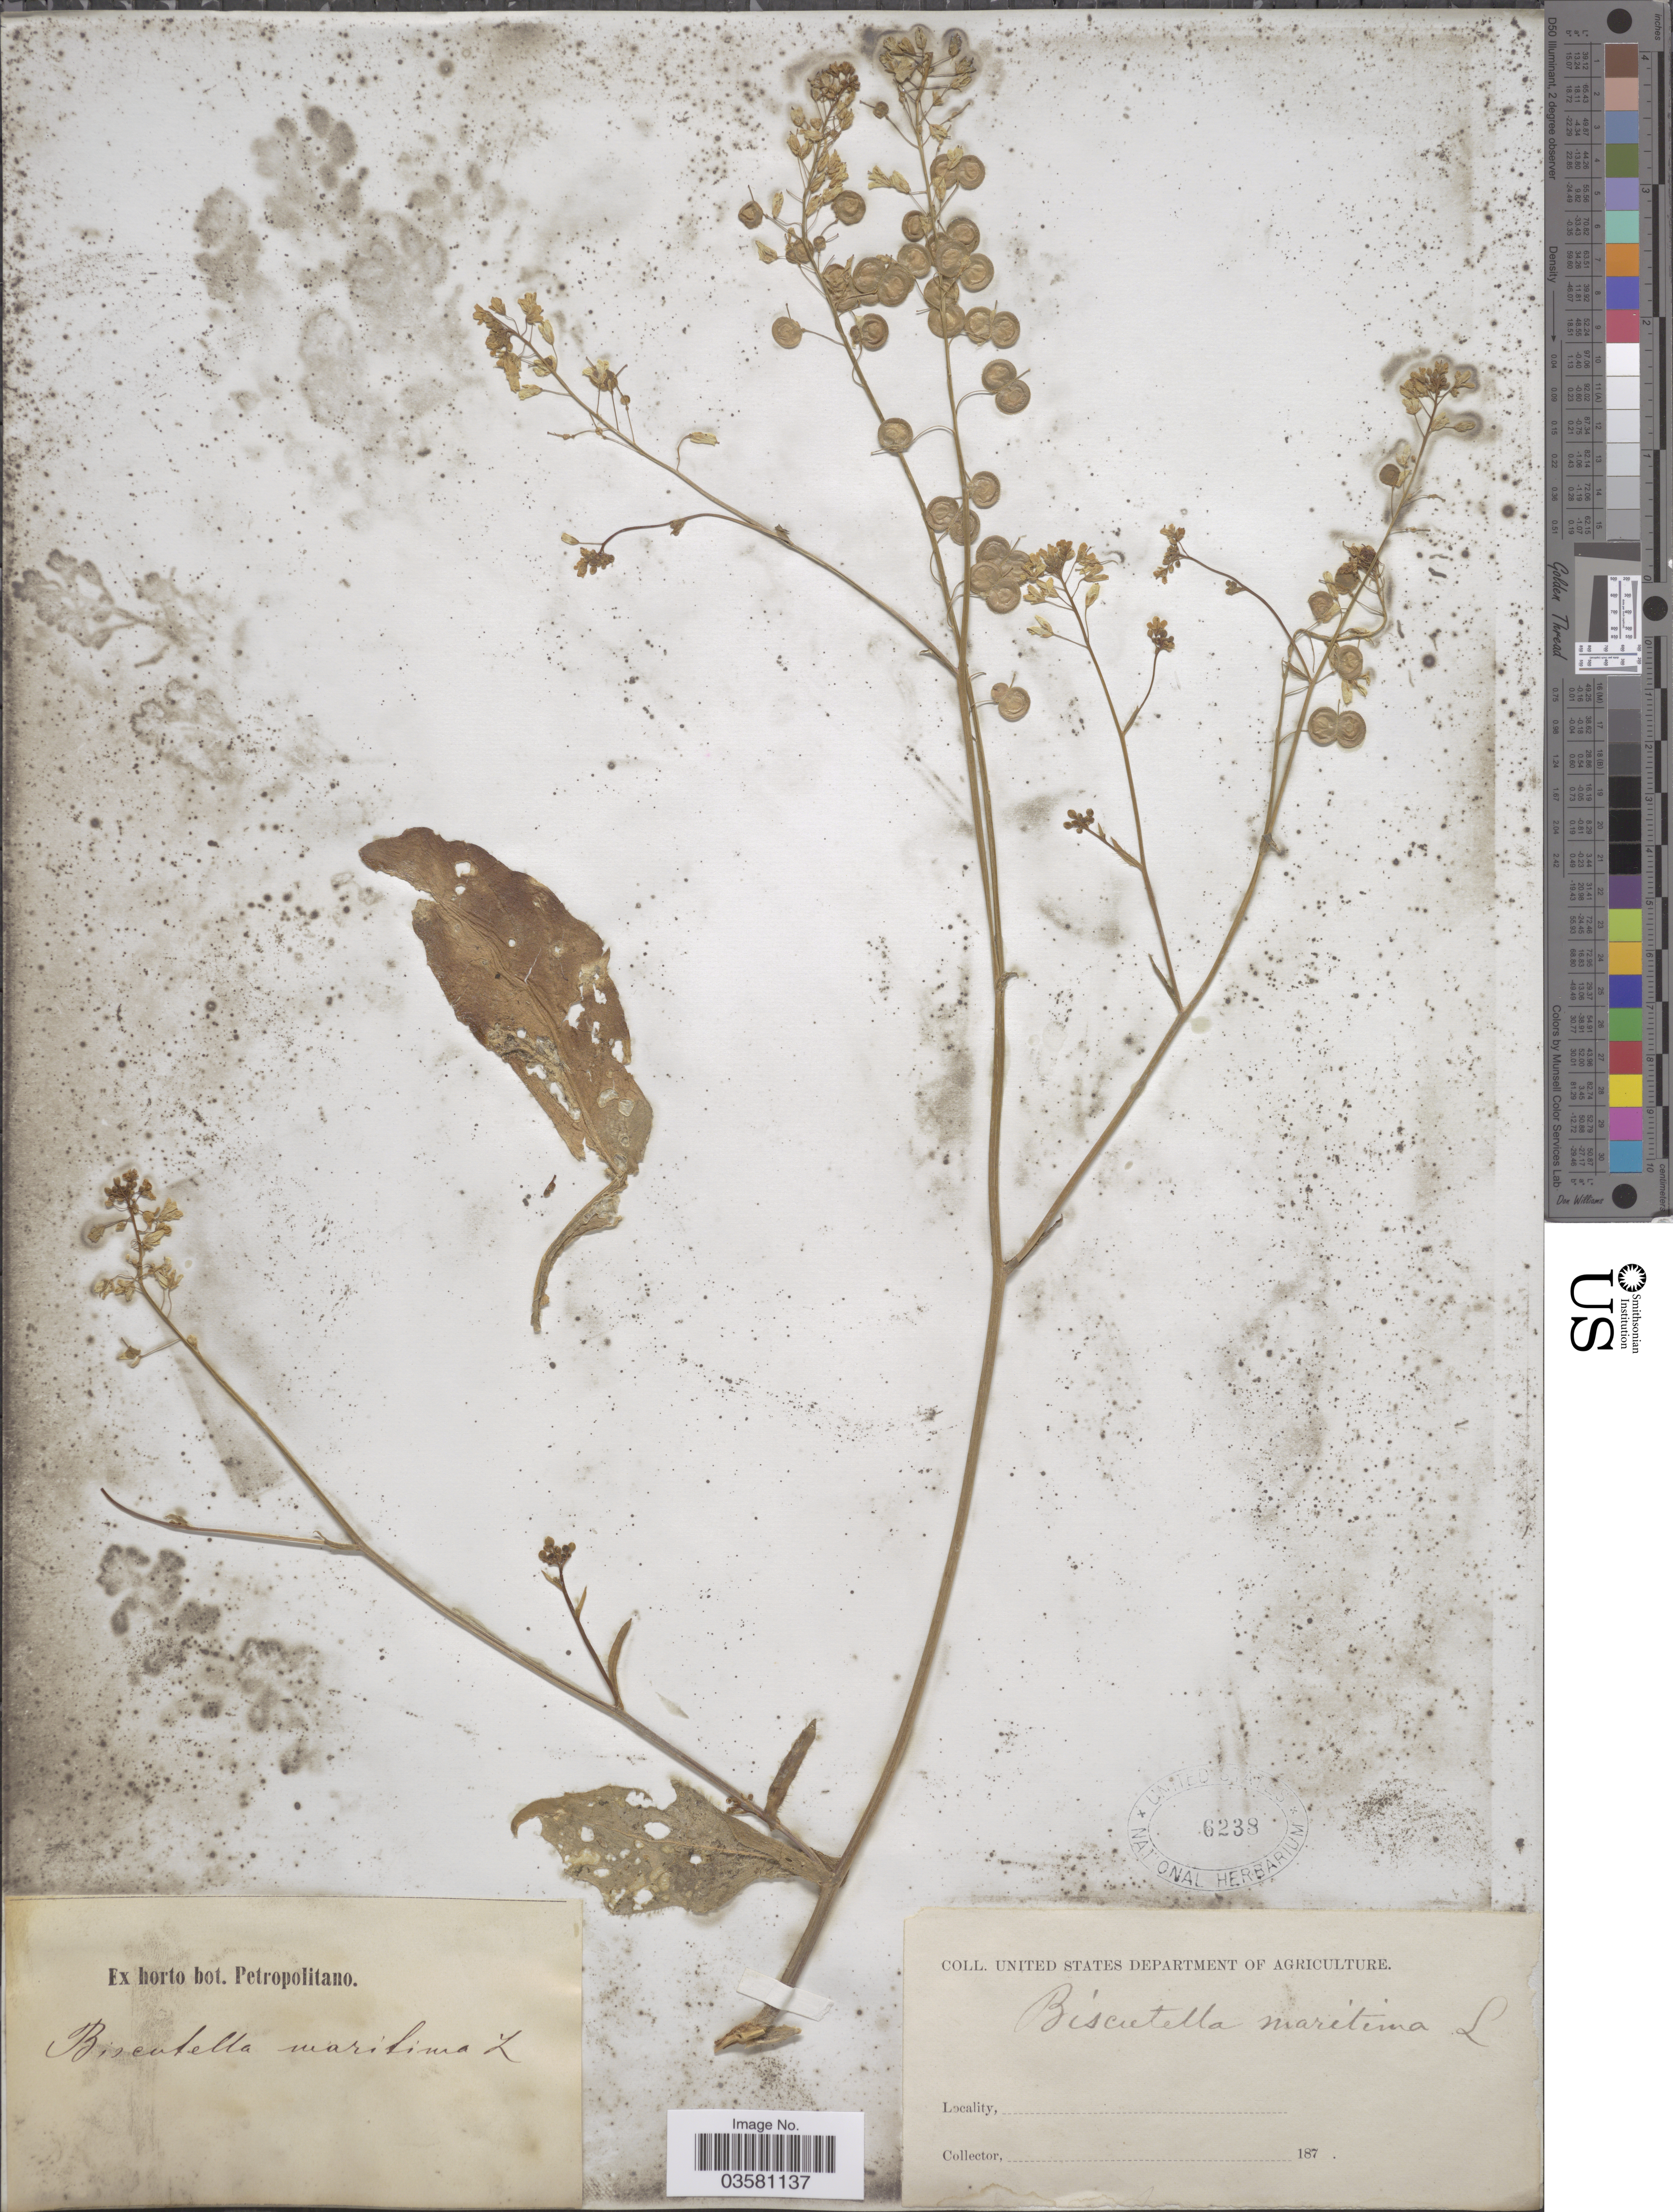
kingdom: Plantae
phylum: Tracheophyta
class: Magnoliopsida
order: Brassicales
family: Brassicaceae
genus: Biscutella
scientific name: Biscutella maritima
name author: Ten.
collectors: ex Horto Bot. Petropolitano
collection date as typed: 187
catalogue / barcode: US 6238